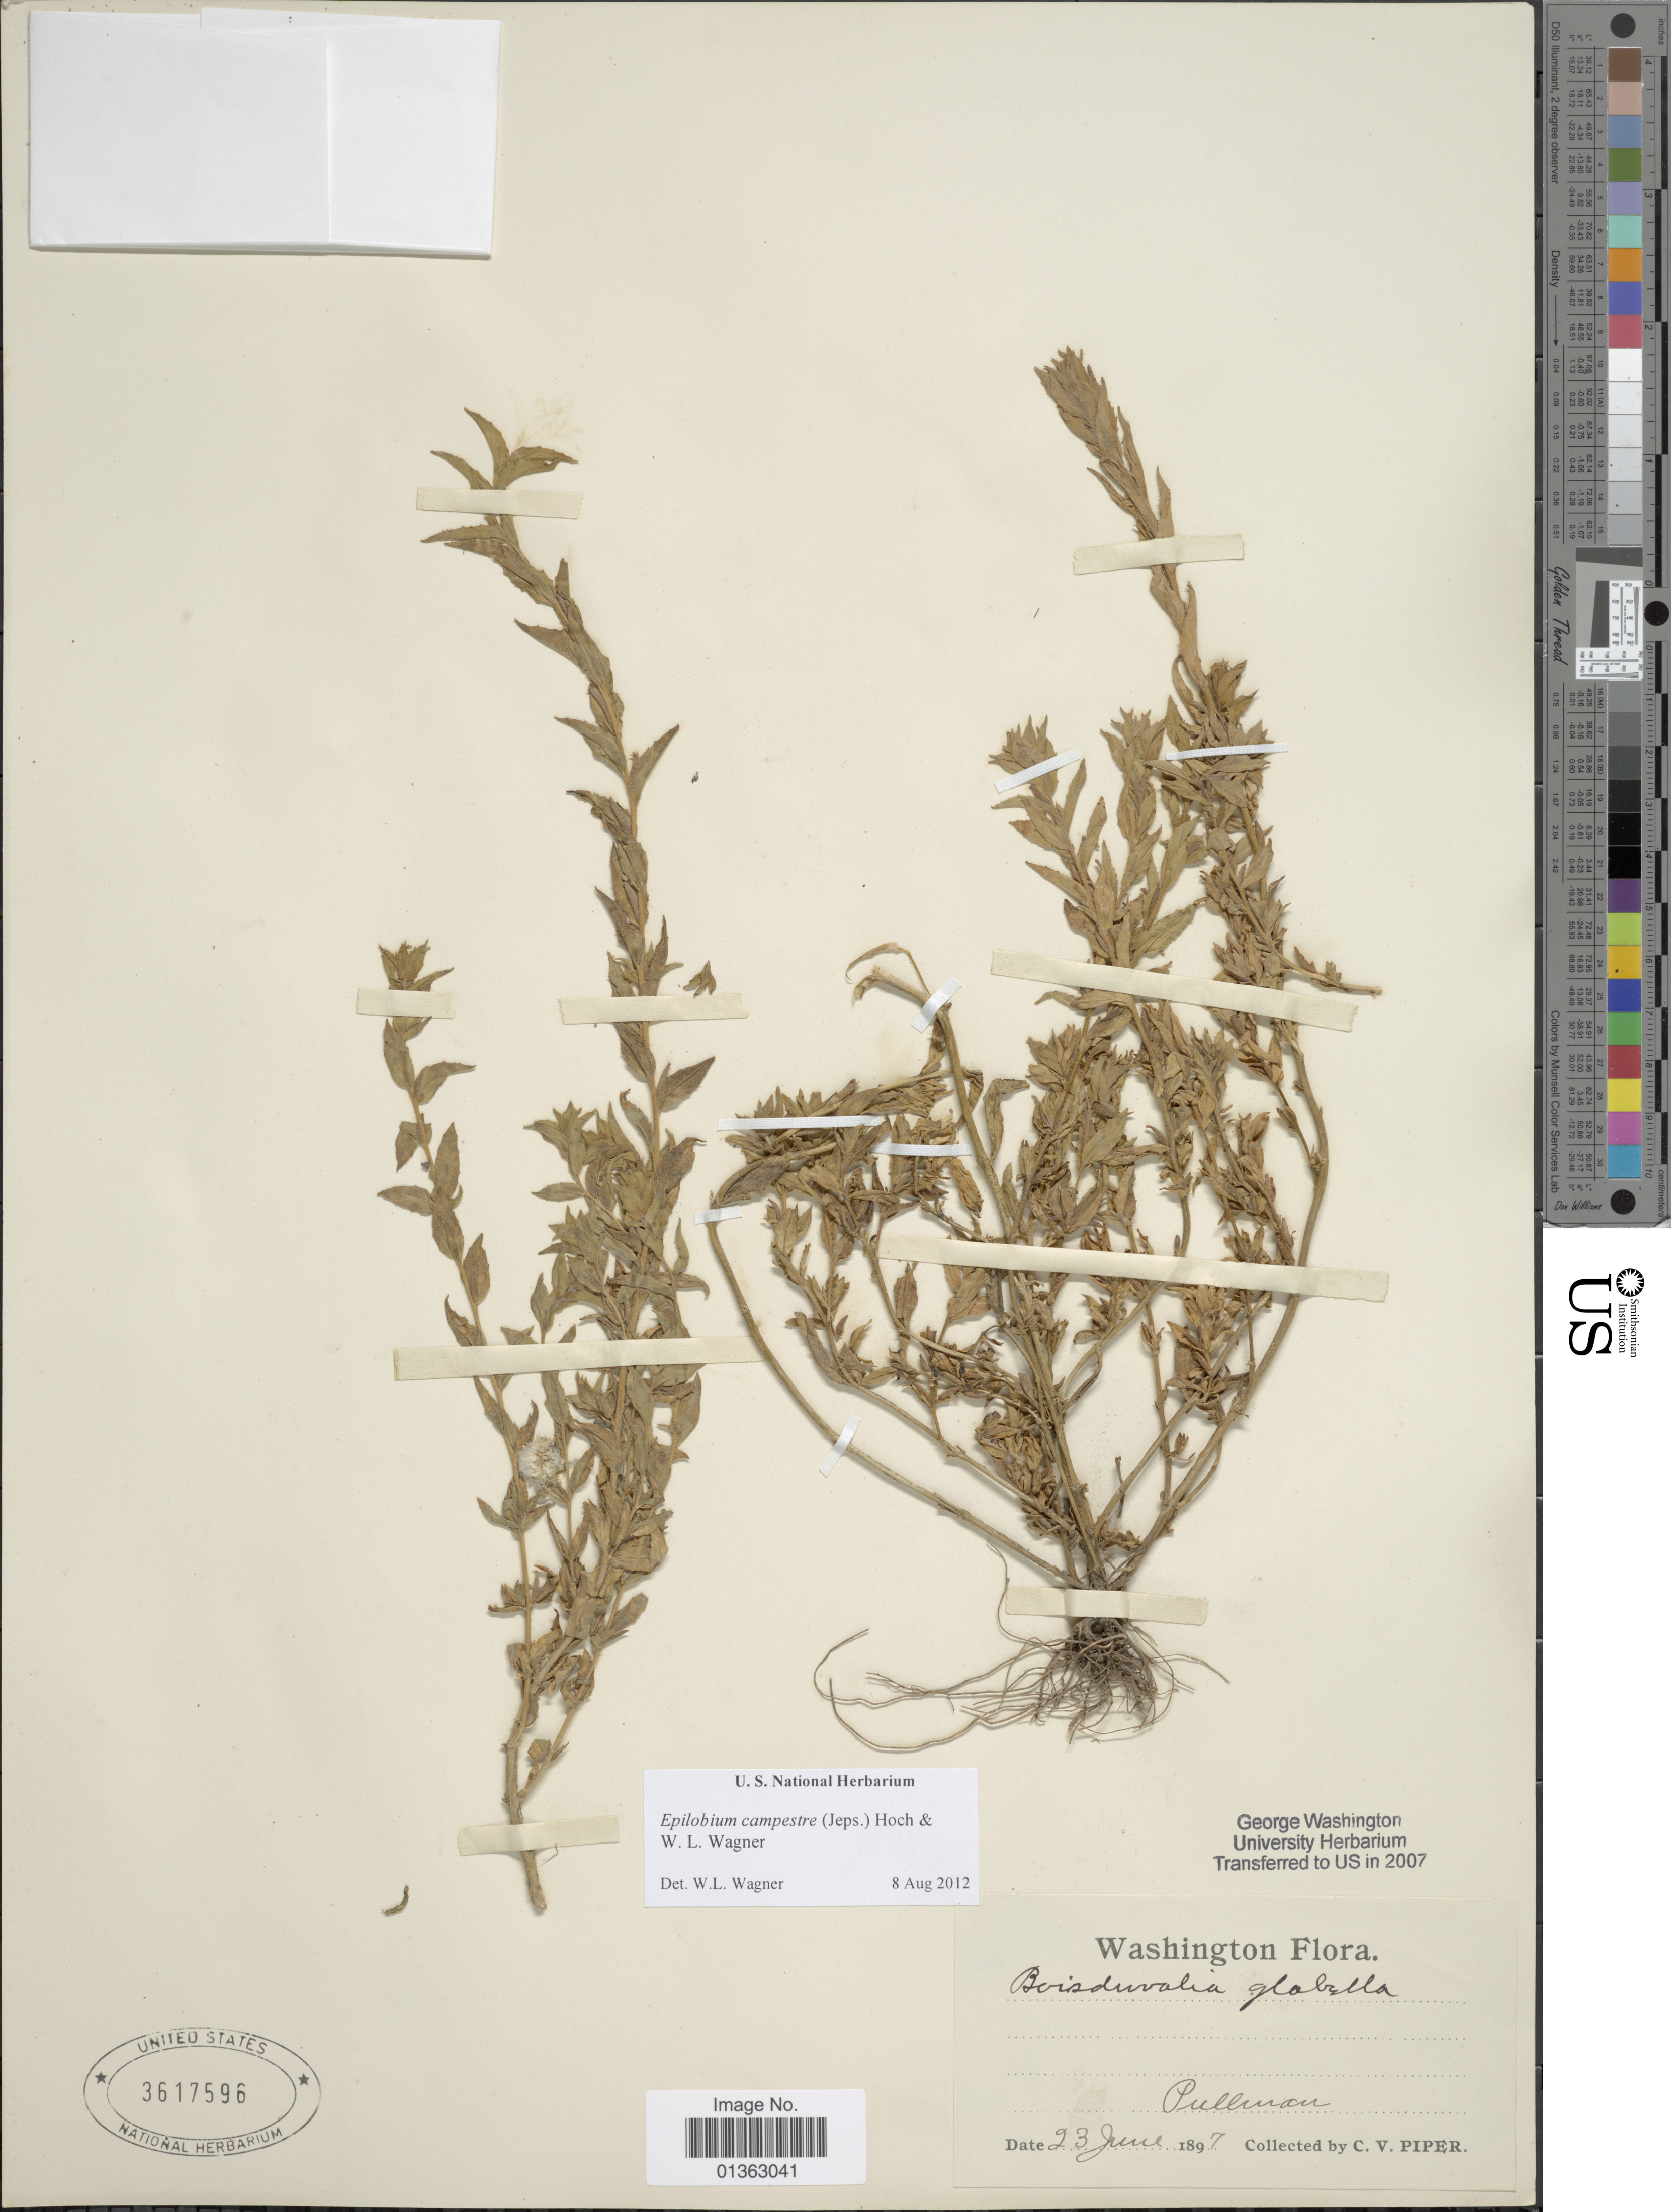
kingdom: Plantae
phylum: Tracheophyta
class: Magnoliopsida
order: Myrtales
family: Onagraceae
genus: Epilobium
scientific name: Epilobium campestre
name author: (Jeps.) Hoch & W.L. Wagner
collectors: C. V. Piper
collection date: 1897-06-23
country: United States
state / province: Washington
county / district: Whitman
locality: Pullman.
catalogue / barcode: US 3617596